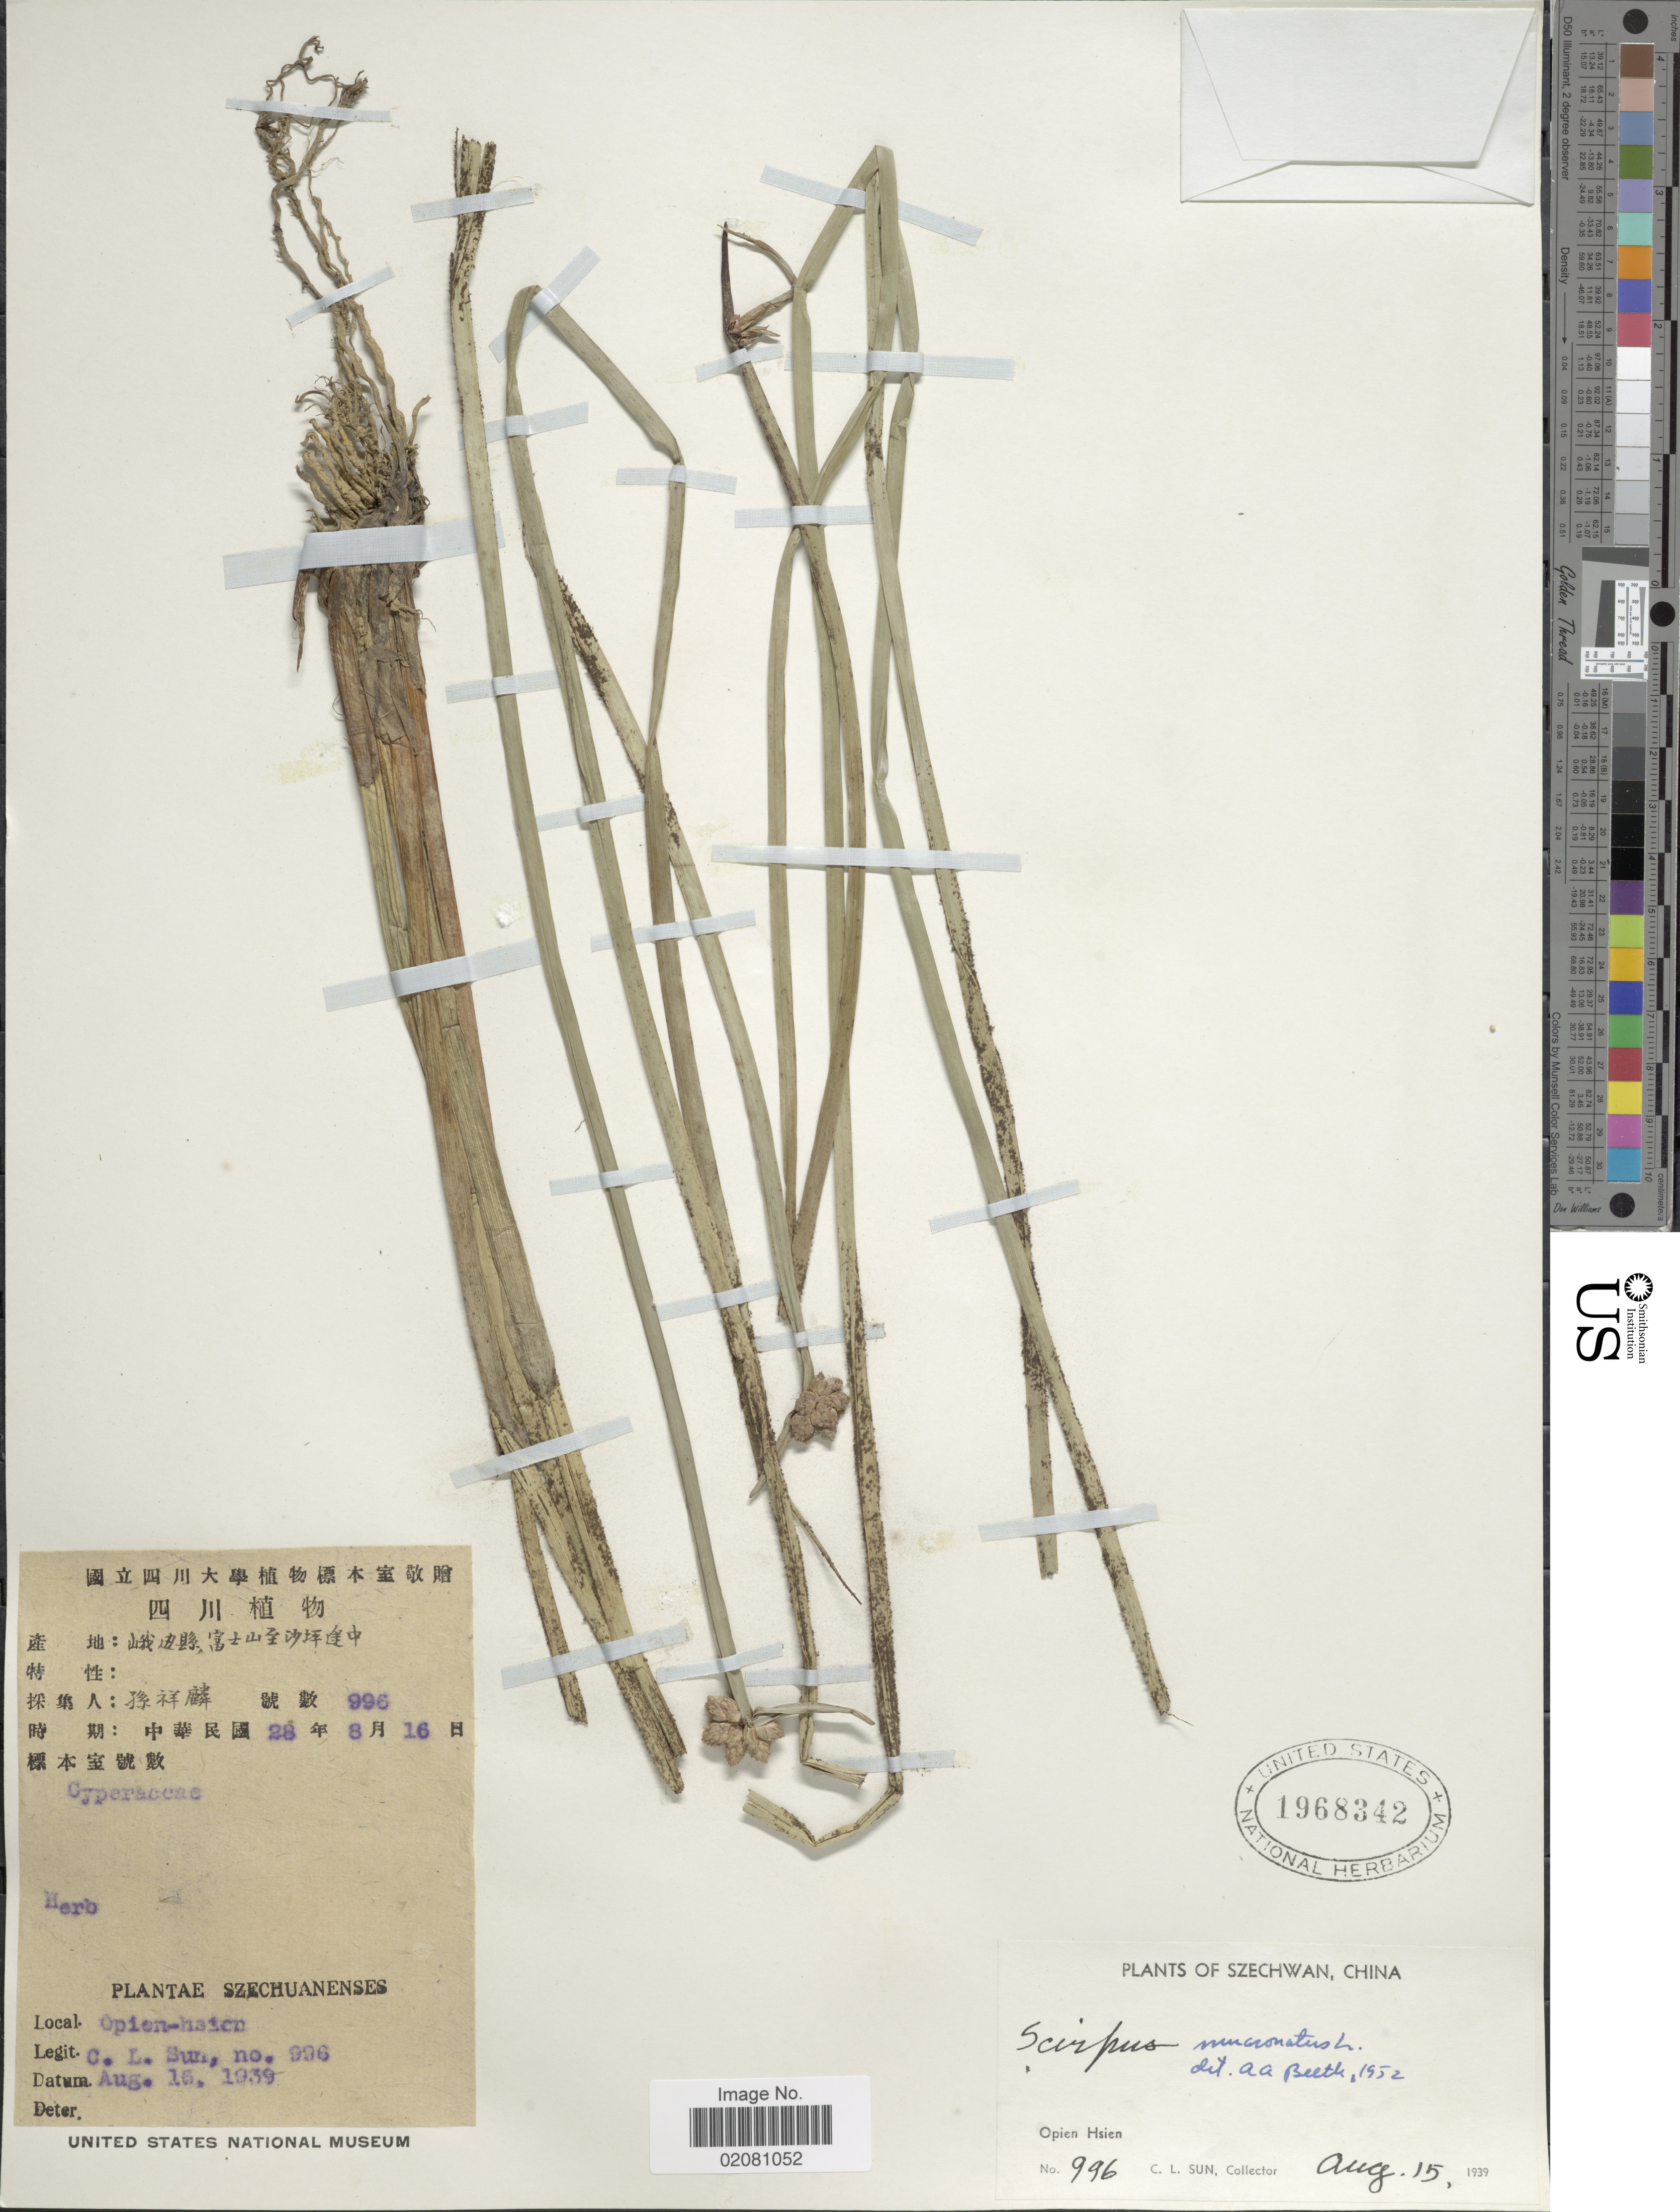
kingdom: Plantae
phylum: Tracheophyta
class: Liliopsida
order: Poales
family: Cyperaceae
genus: Schoenoplectus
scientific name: Schoenoplectus mucronatus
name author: (L.) Palla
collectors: C. Sun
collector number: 996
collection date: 1939-08-16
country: China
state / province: Sichuan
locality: Opien-Hsien. Szechwan, China.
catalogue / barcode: US 1968342